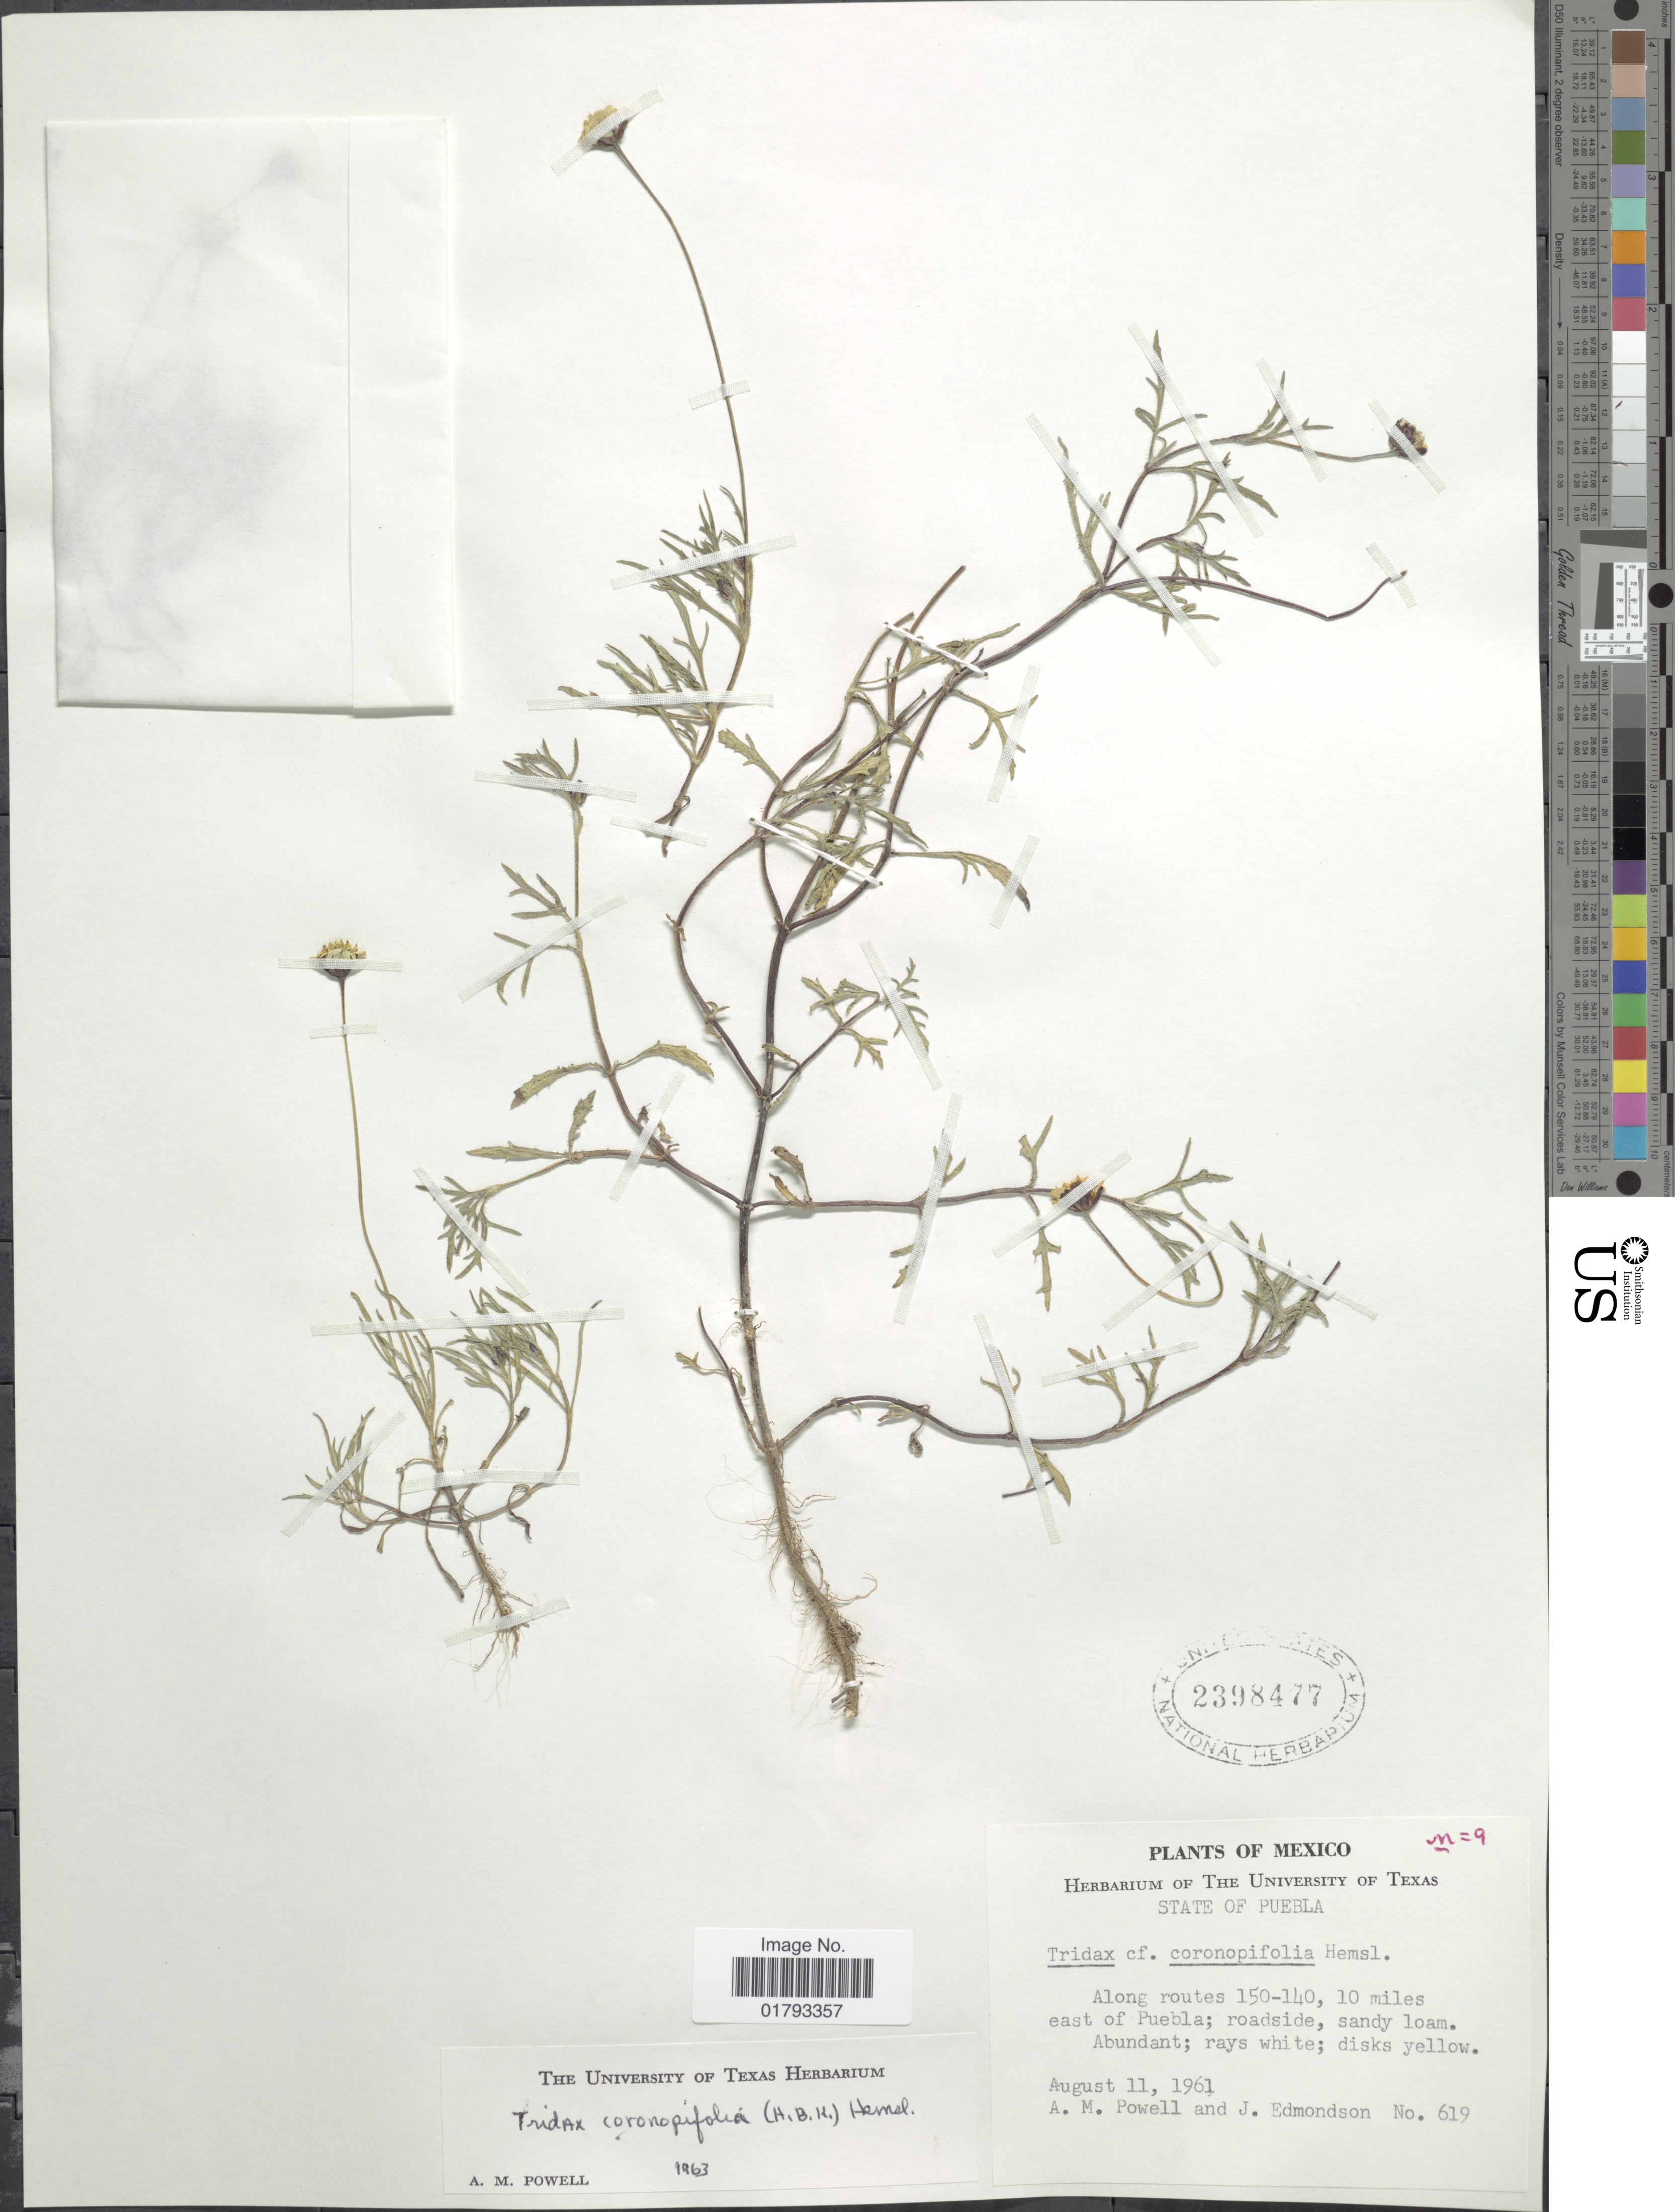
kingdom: Plantae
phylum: Tracheophyta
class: Magnoliopsida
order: Asterales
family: Asteraceae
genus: Tridax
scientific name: Tridax coronopifolia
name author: (Kunth) Hemsl.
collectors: A. M. Powell & J. Edmondson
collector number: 619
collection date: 1961-08-11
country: Mexico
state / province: Puebla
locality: State of Puebla. Along routes 150-140, 10 miles east of Puebla.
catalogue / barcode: US 2398477